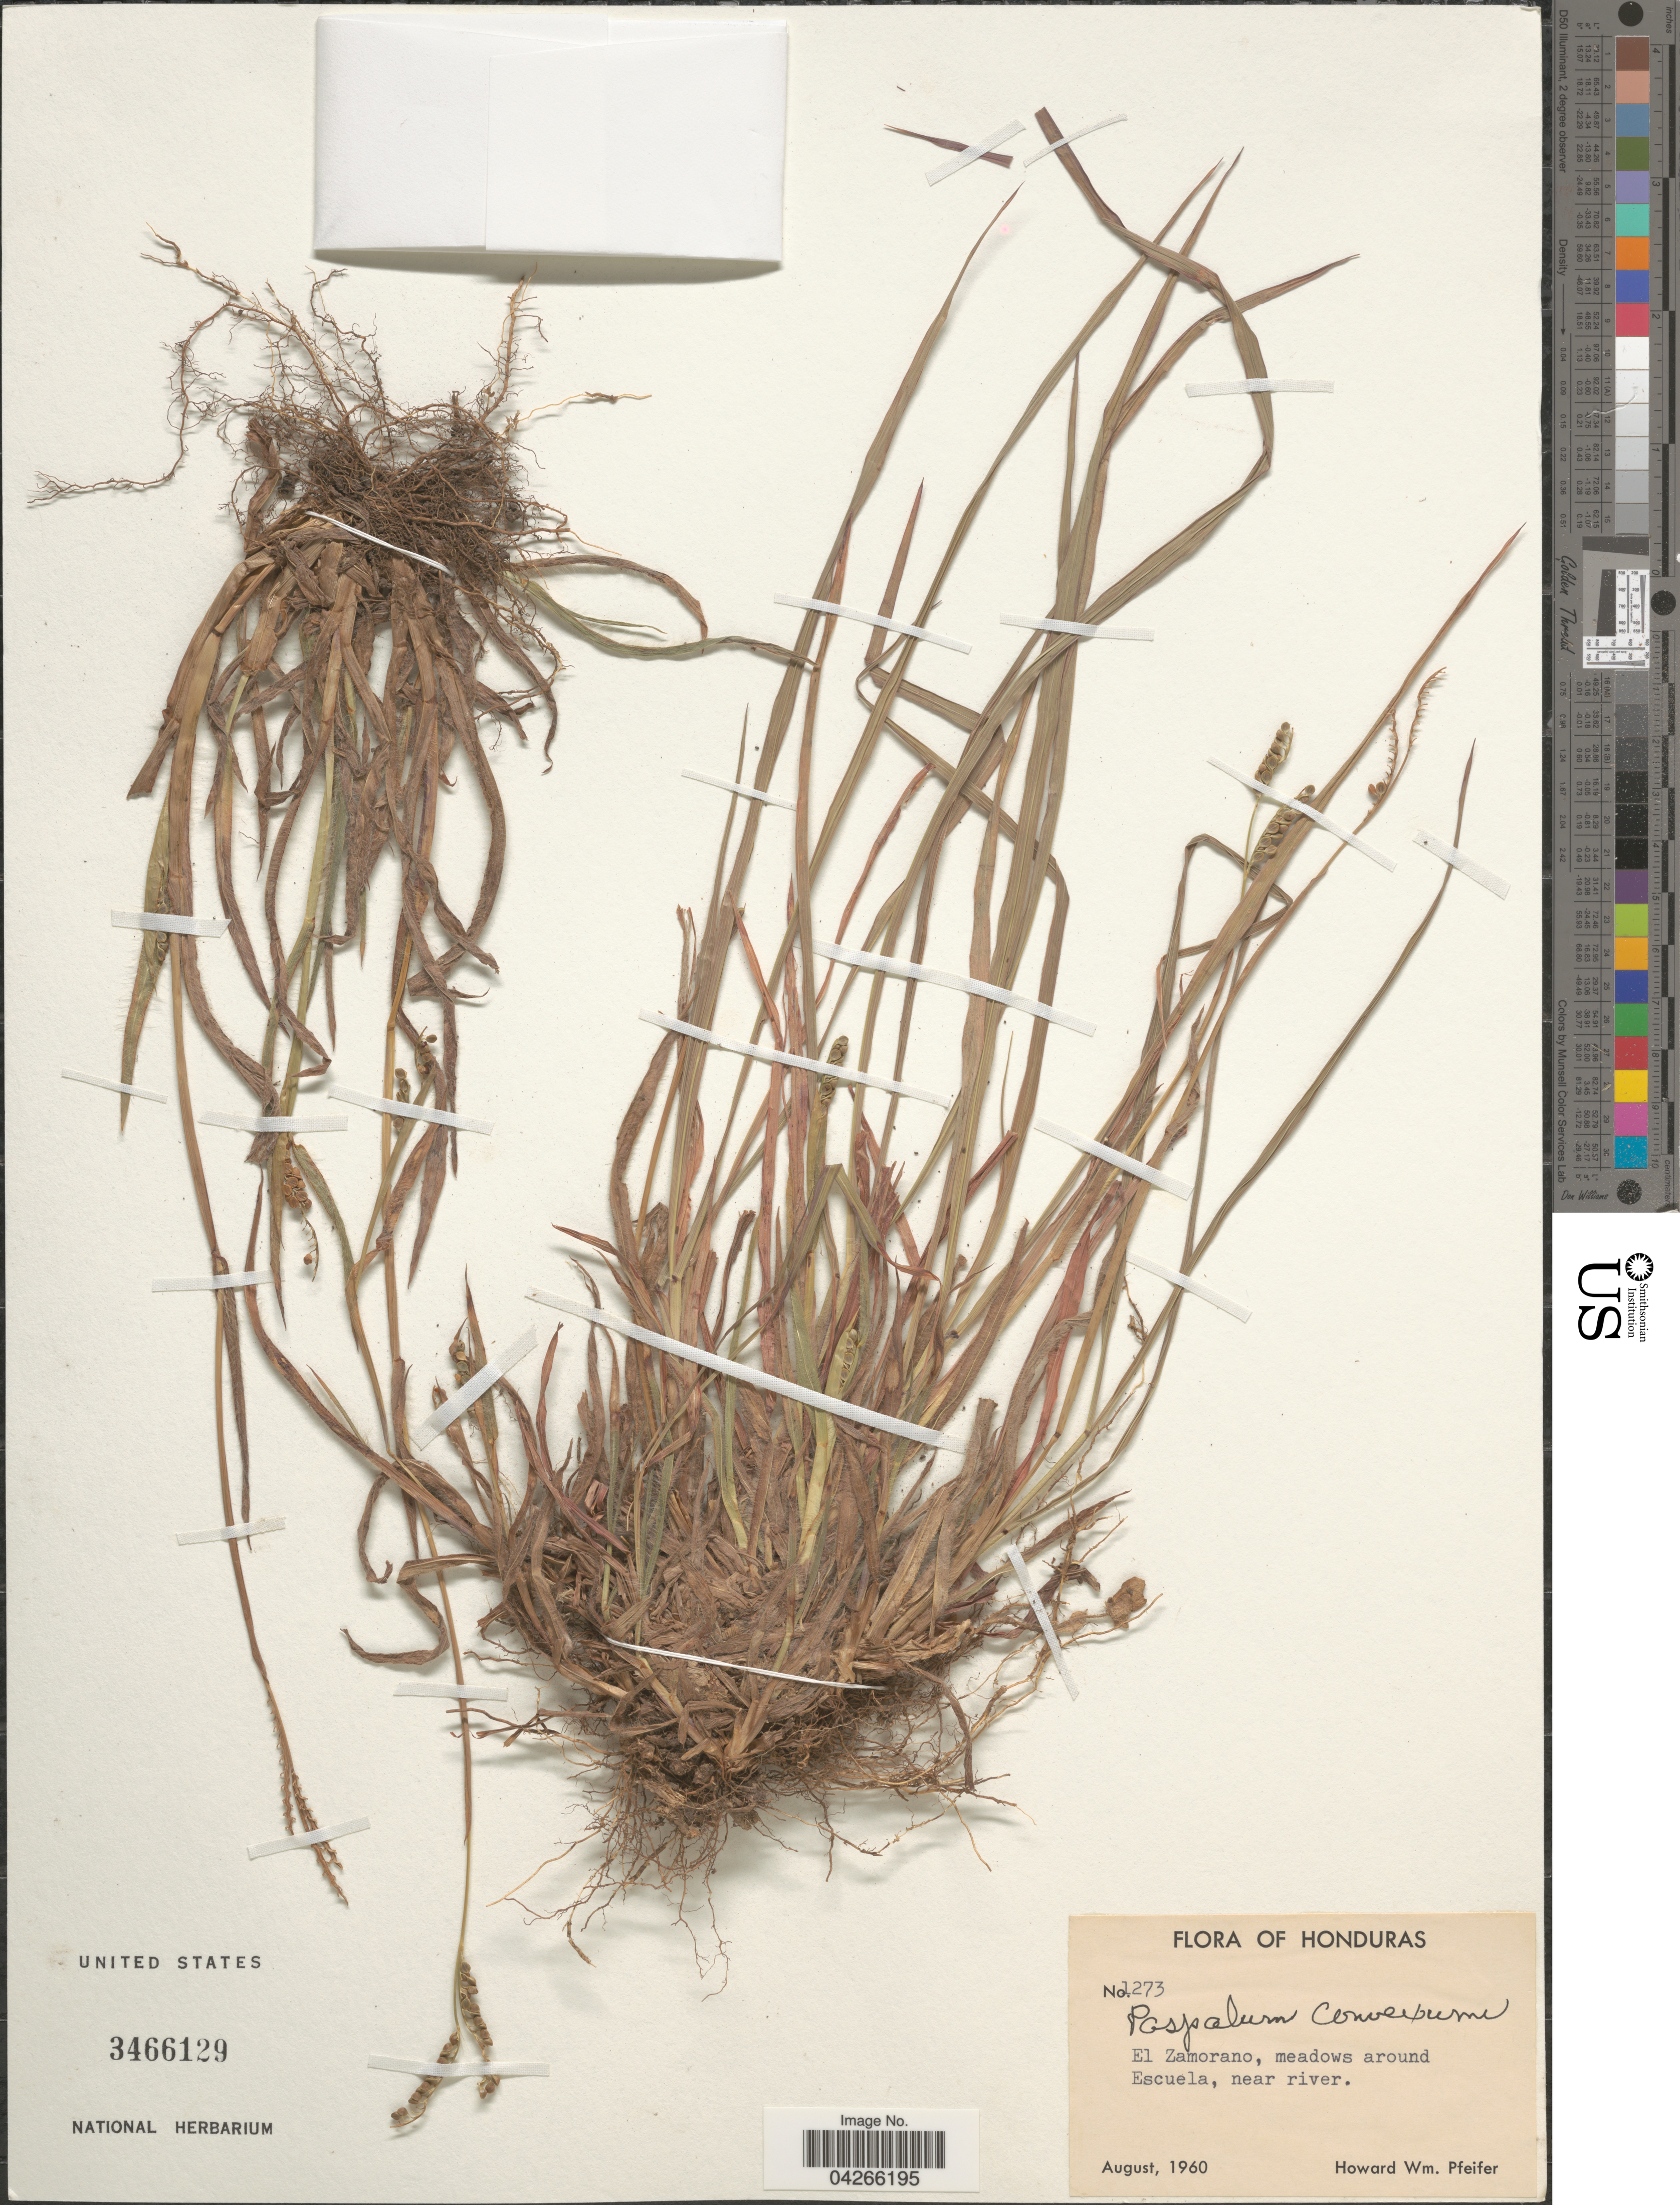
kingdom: Plantae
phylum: Tracheophyta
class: Liliopsida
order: Poales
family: Poaceae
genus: Paspalum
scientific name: Paspalum convexum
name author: Humb. & Bonpl. ex Flüggé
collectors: H. W. Pfeifer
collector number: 1273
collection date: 1960-08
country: Honduras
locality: El Zamorano, meadows around Escuela, near river.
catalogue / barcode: US 3466129